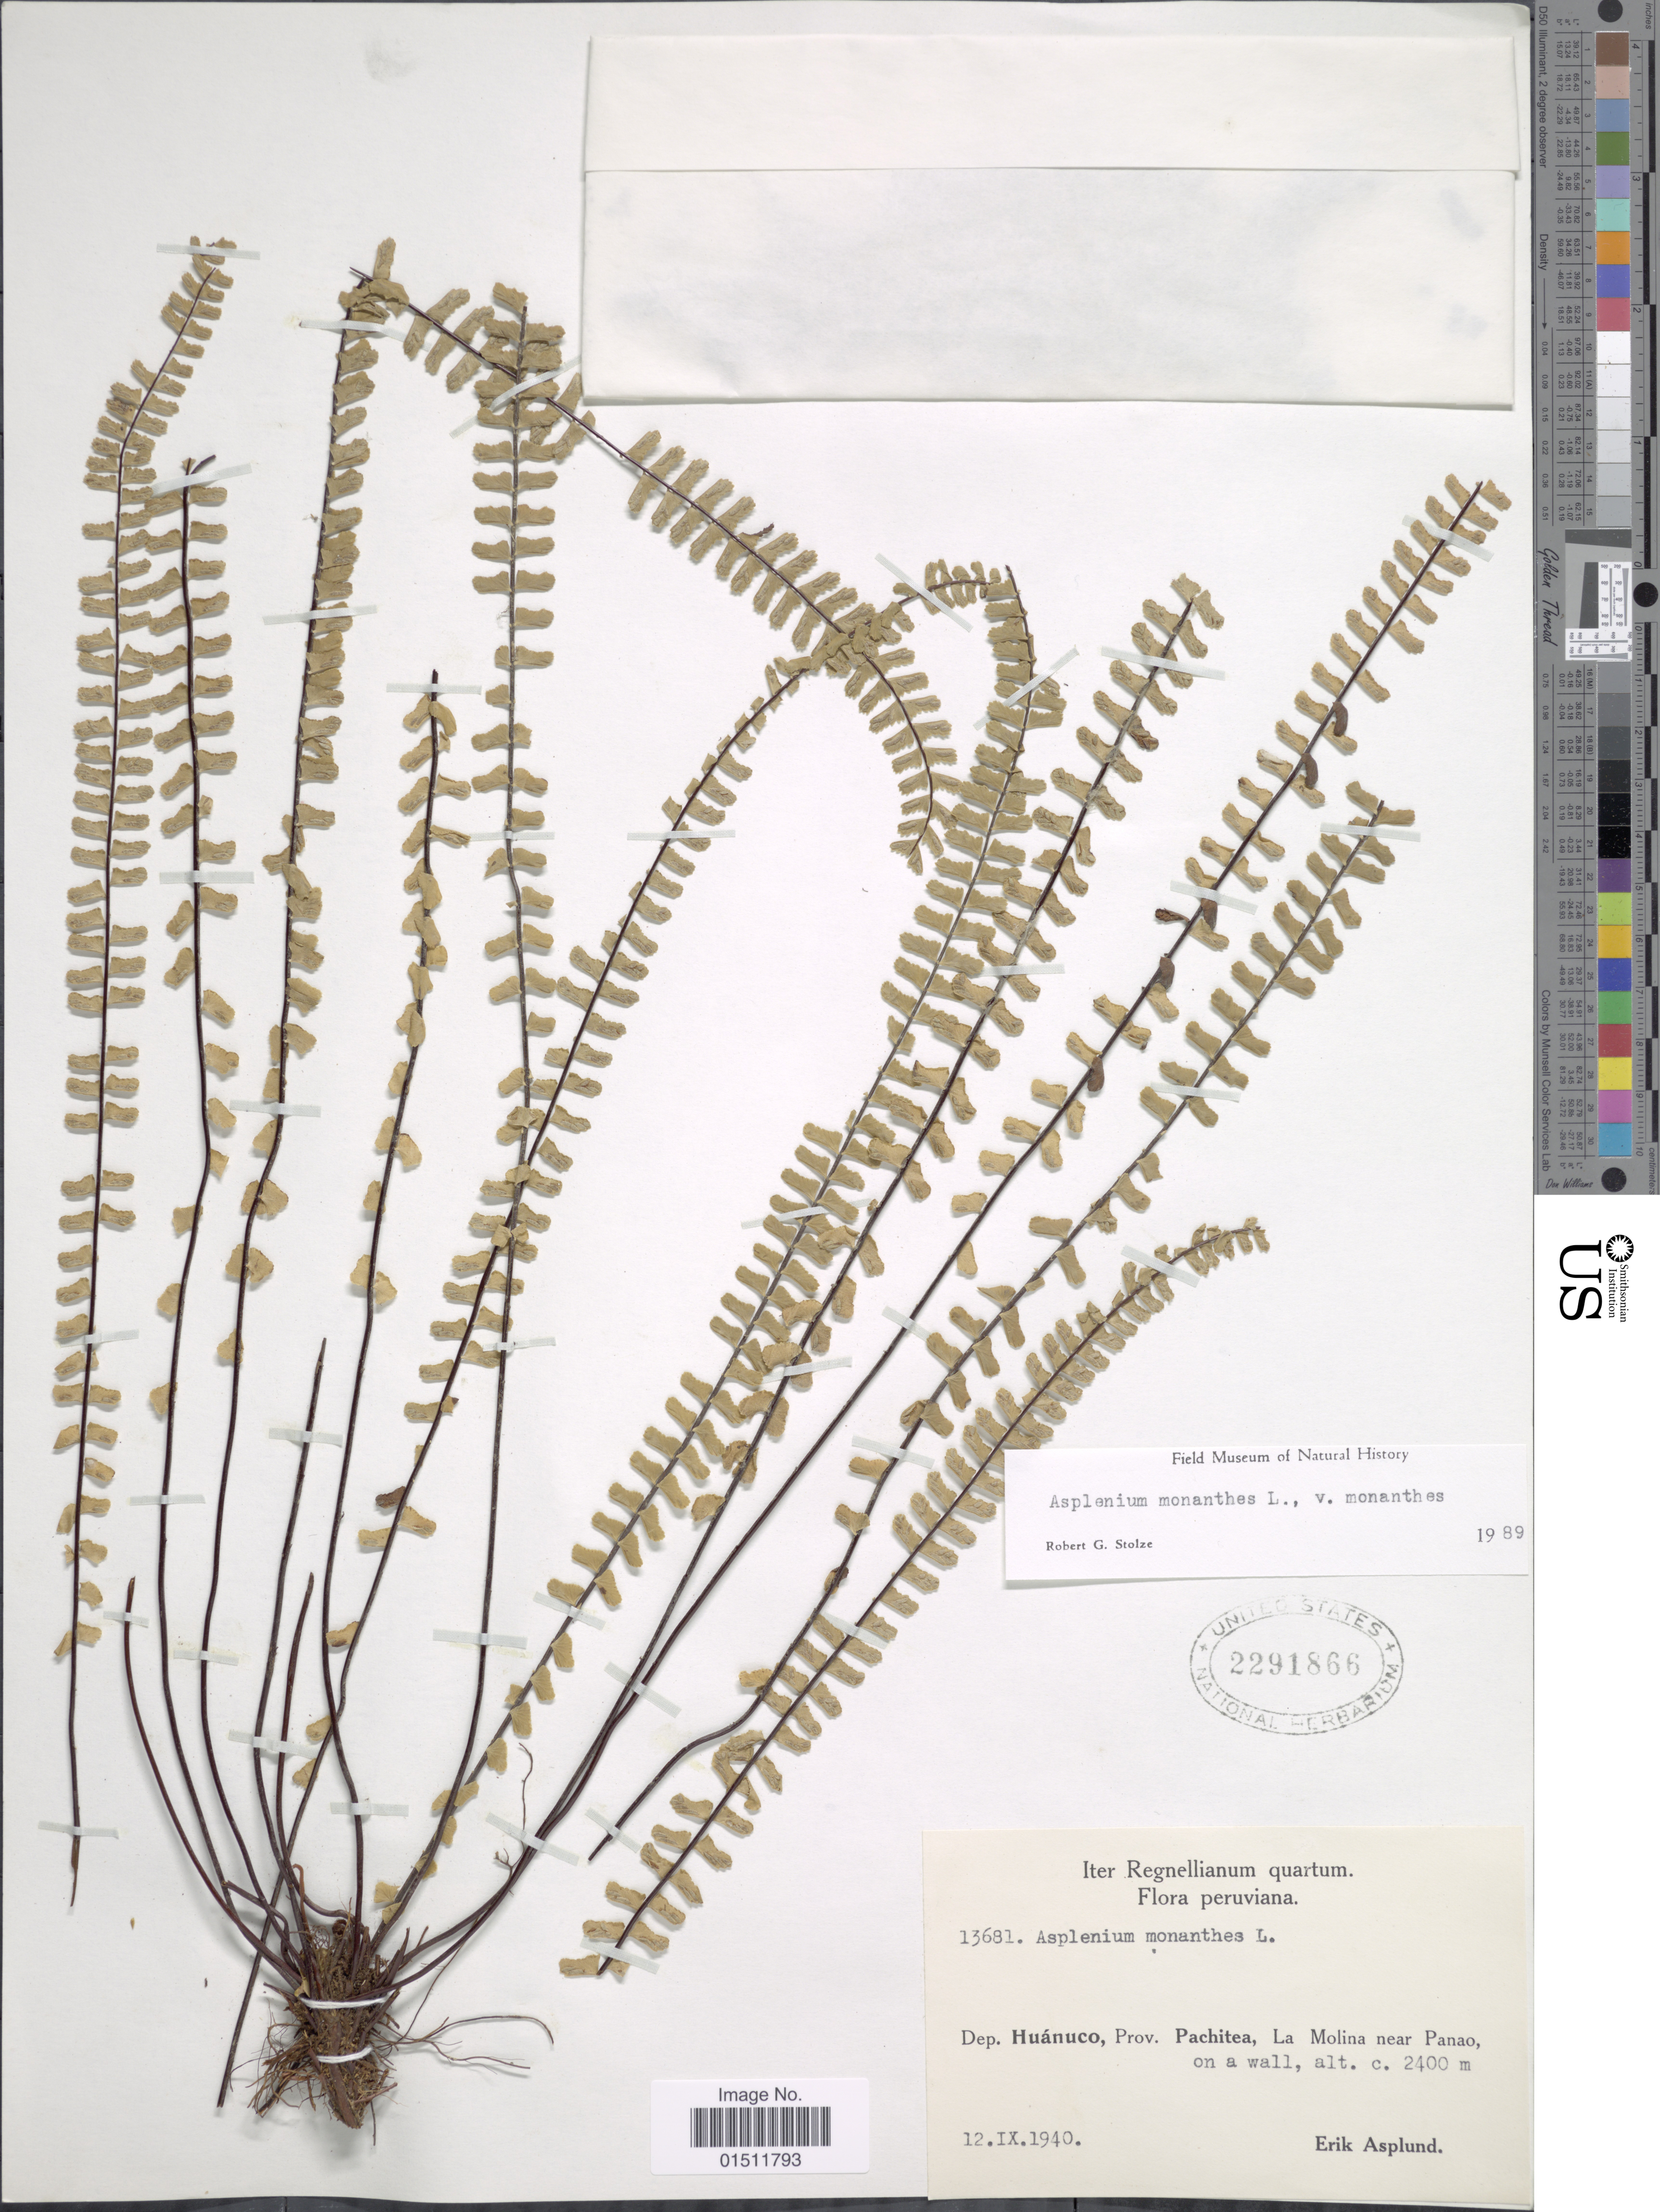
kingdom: Plantae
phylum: Tracheophyta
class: Polypodiopsida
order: Polypodiales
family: Aspleniaceae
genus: Asplenium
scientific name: Asplenium monanthes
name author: L.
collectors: E. Asplund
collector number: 13681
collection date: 1940-09-12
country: Peru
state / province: Huánuco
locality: Peruviana, Dep. Huanuco, Prov. Pachitea, La Molina near Panao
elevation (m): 2400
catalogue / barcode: US 2291866